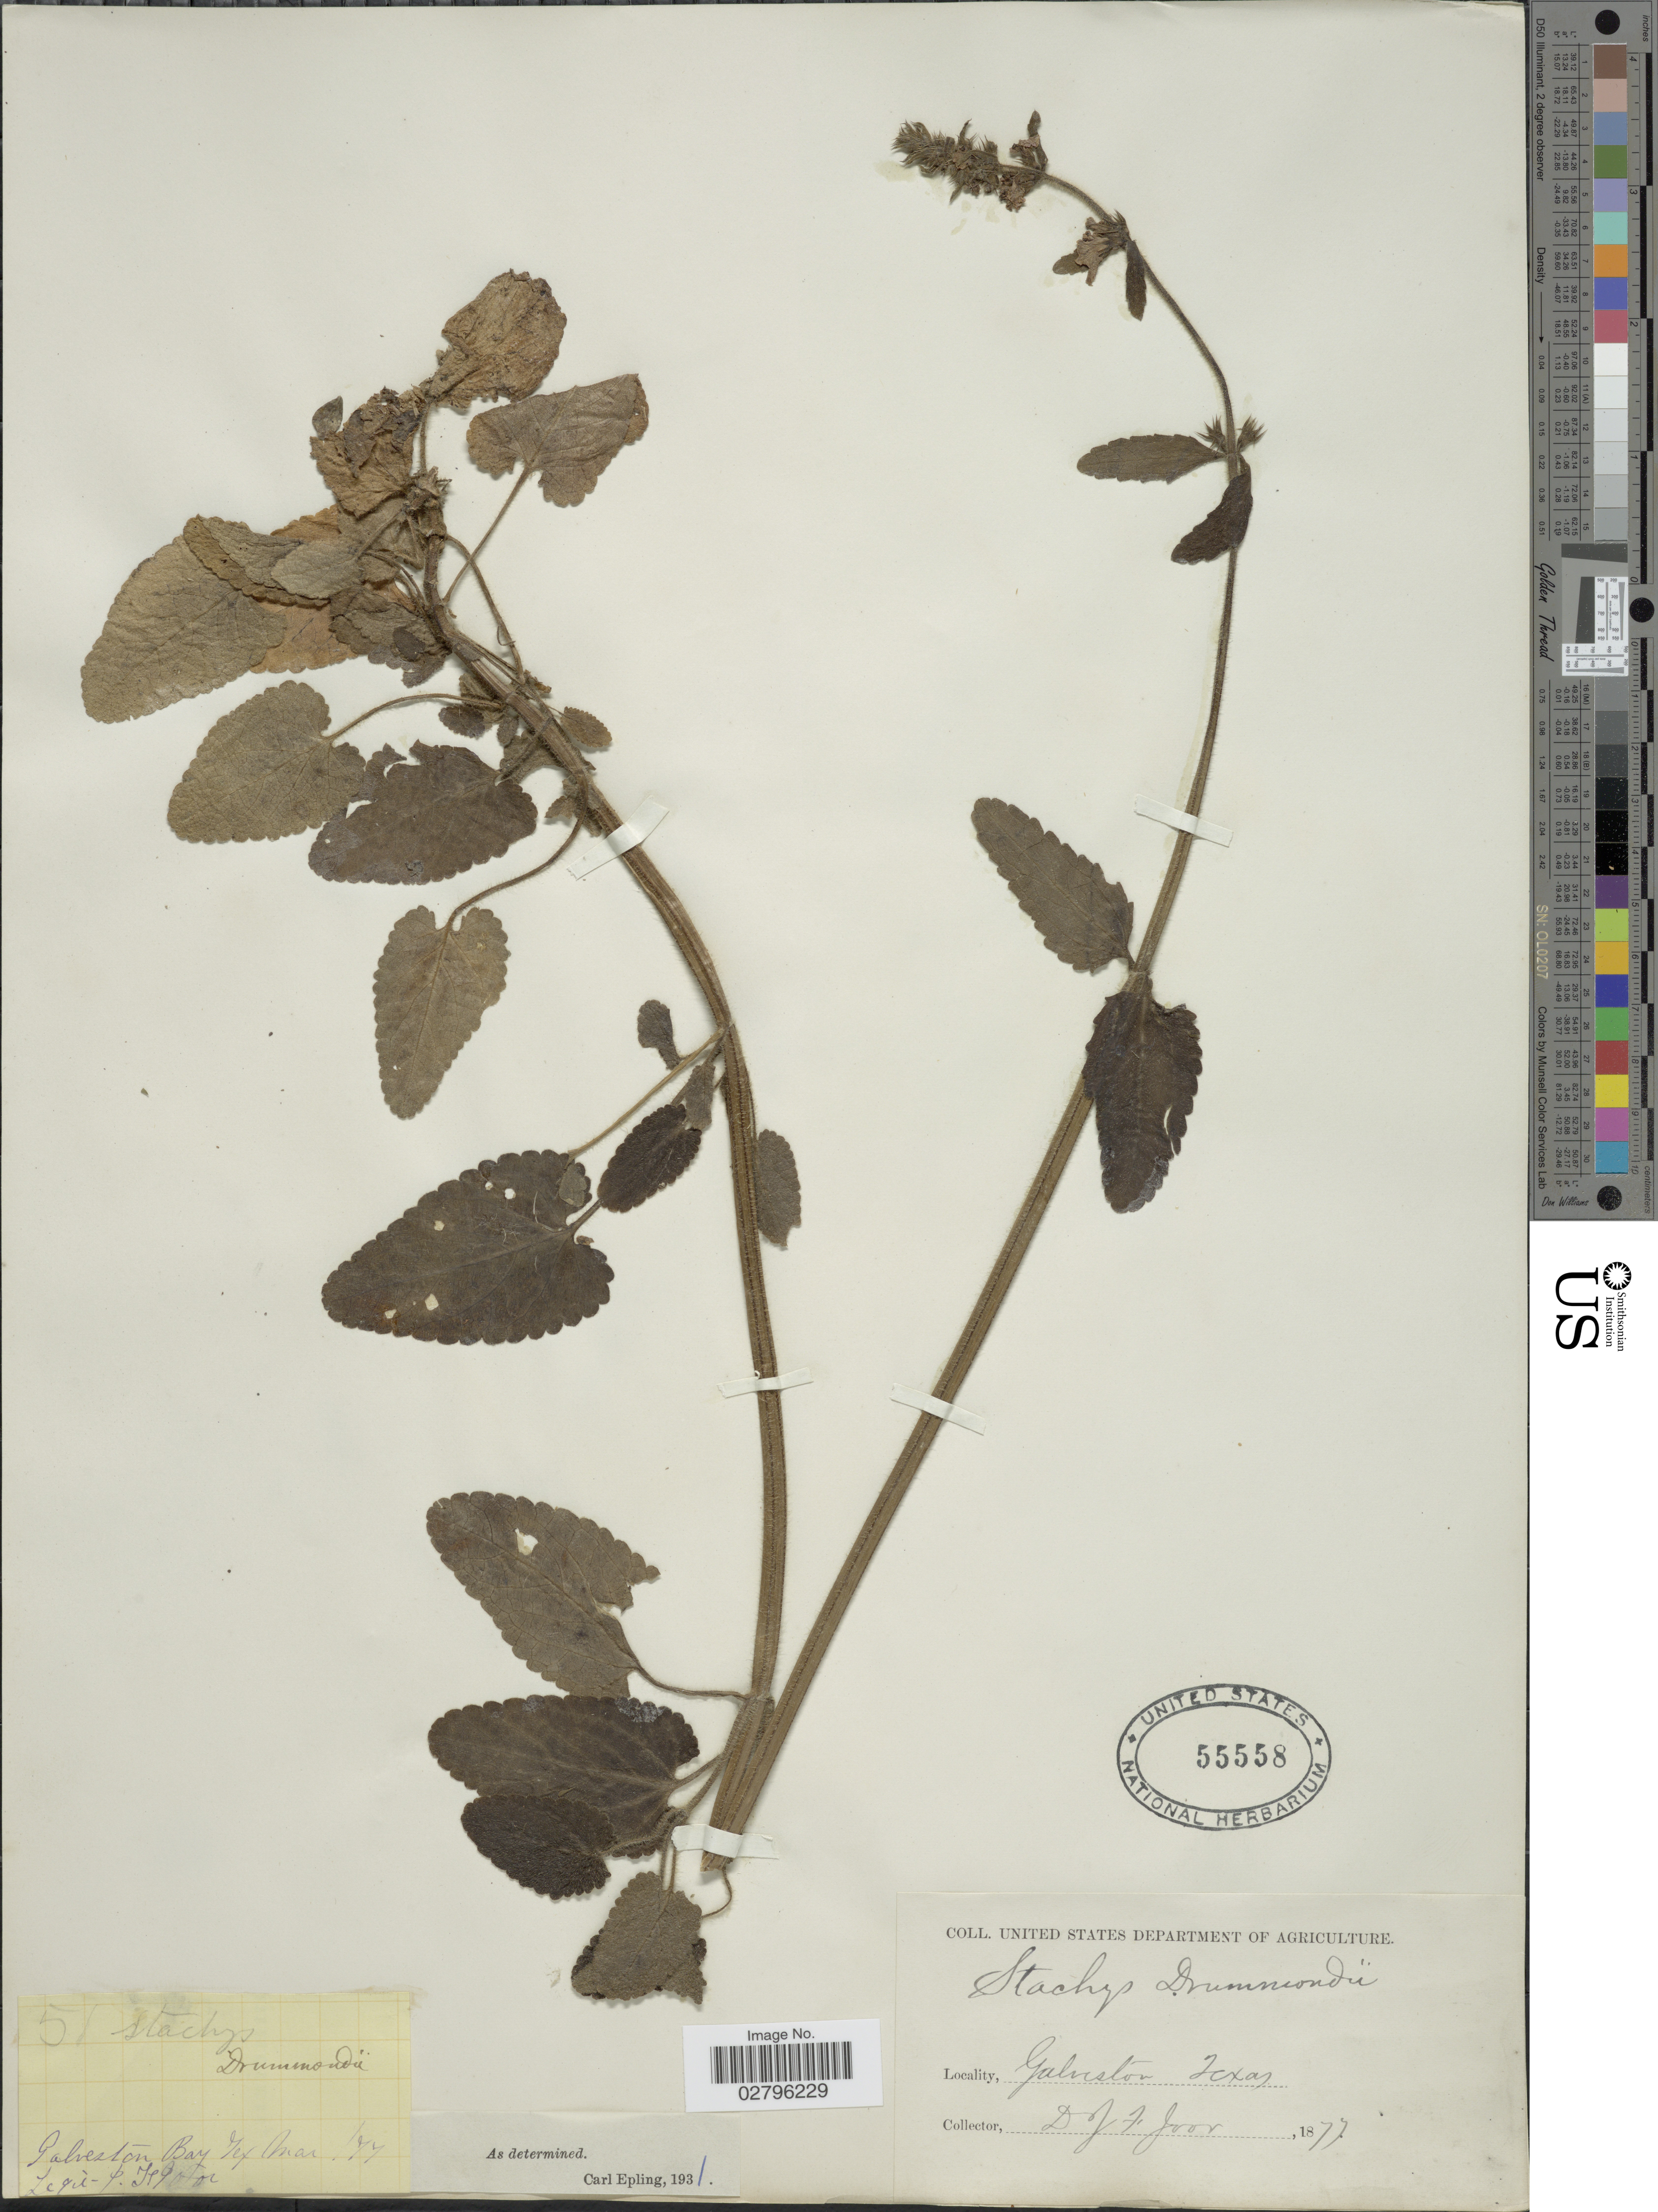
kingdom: Plantae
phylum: Tracheophyta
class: Magnoliopsida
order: Lamiales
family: Lamiaceae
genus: Stachys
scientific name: Stachys drummondii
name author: Benth.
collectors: J. F. Joor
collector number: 51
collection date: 1877-03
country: United States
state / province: Texas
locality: Galveston Bay Tex.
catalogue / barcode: US 55558